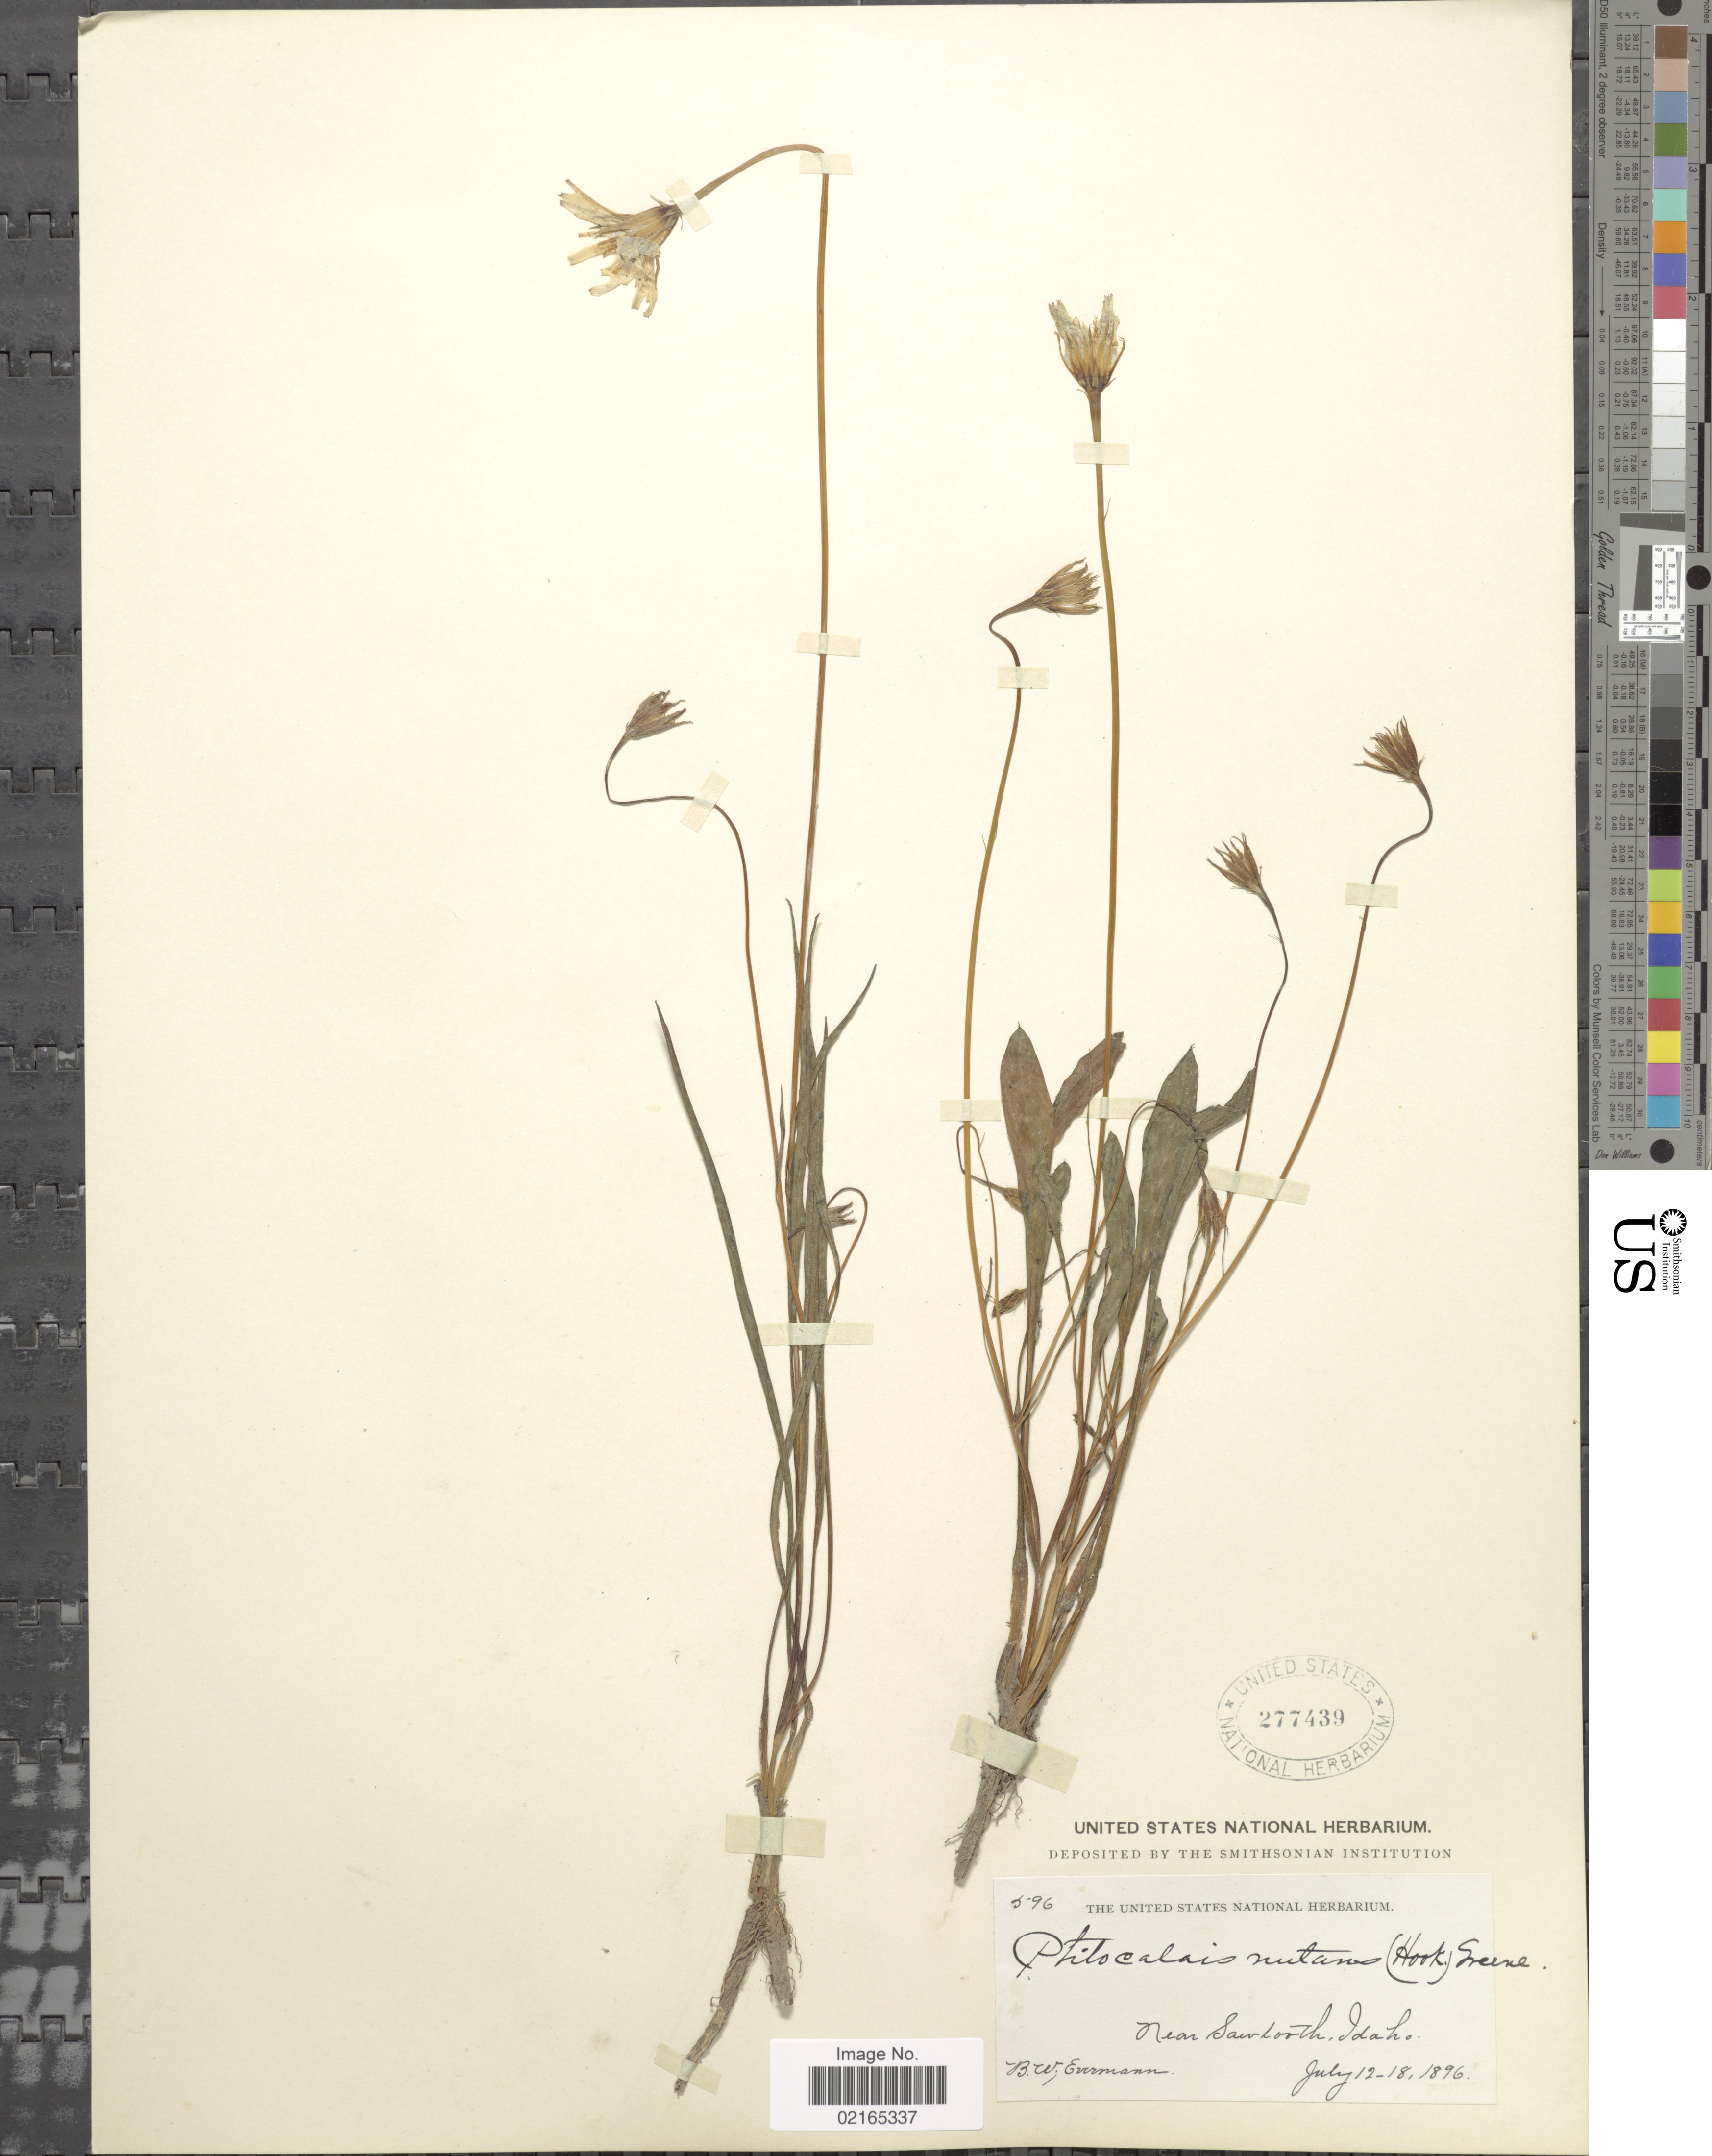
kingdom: Plantae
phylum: Tracheophyta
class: Magnoliopsida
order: Asterales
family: Asteraceae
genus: Microseris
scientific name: Microseris nutans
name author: (Hook.) Sch. Bip.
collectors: B. W. Evermann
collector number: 796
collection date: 1896-07-12/1896-07-18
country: United States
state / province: Idaho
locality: Near Sawtooth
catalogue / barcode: US 277439